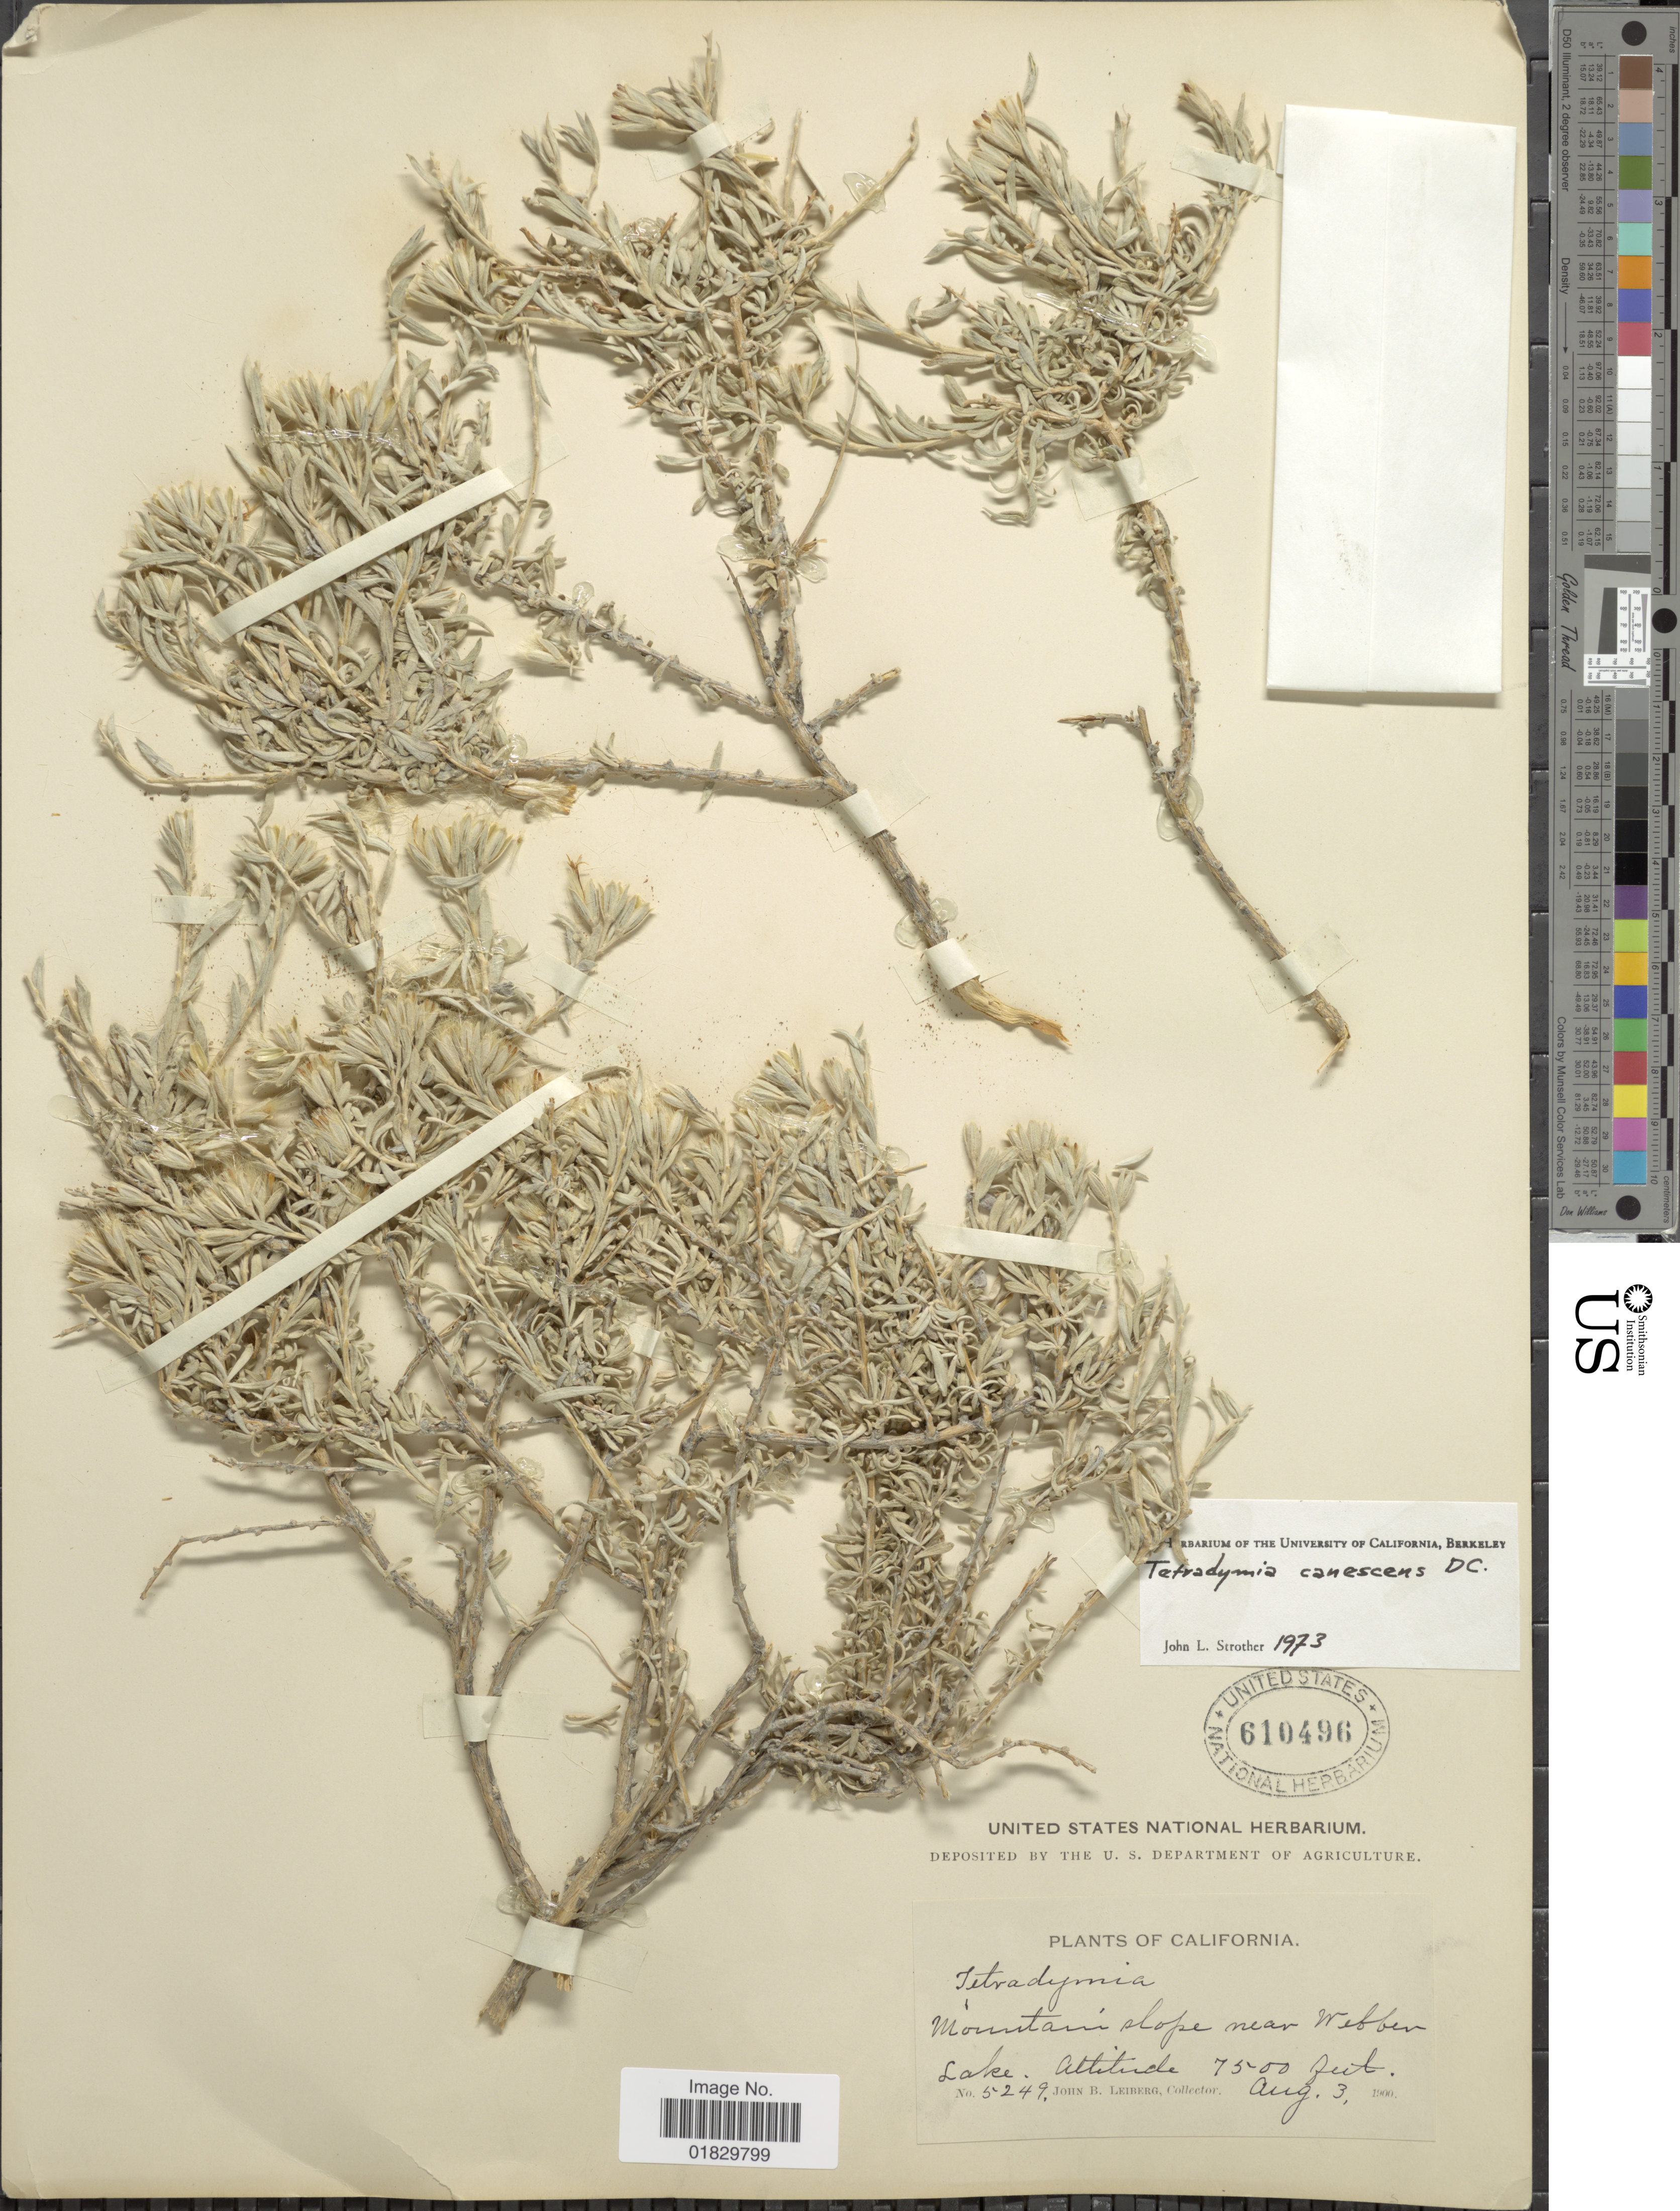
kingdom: Plantae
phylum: Tracheophyta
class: Magnoliopsida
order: Asterales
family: Asteraceae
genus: Tetradymia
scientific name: Tetradymia canescens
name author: DC.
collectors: J. B. Leiberg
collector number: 5249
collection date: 1900-08-03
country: United States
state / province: California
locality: Mountain slope near Webber Lake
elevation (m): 2286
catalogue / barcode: US 610496